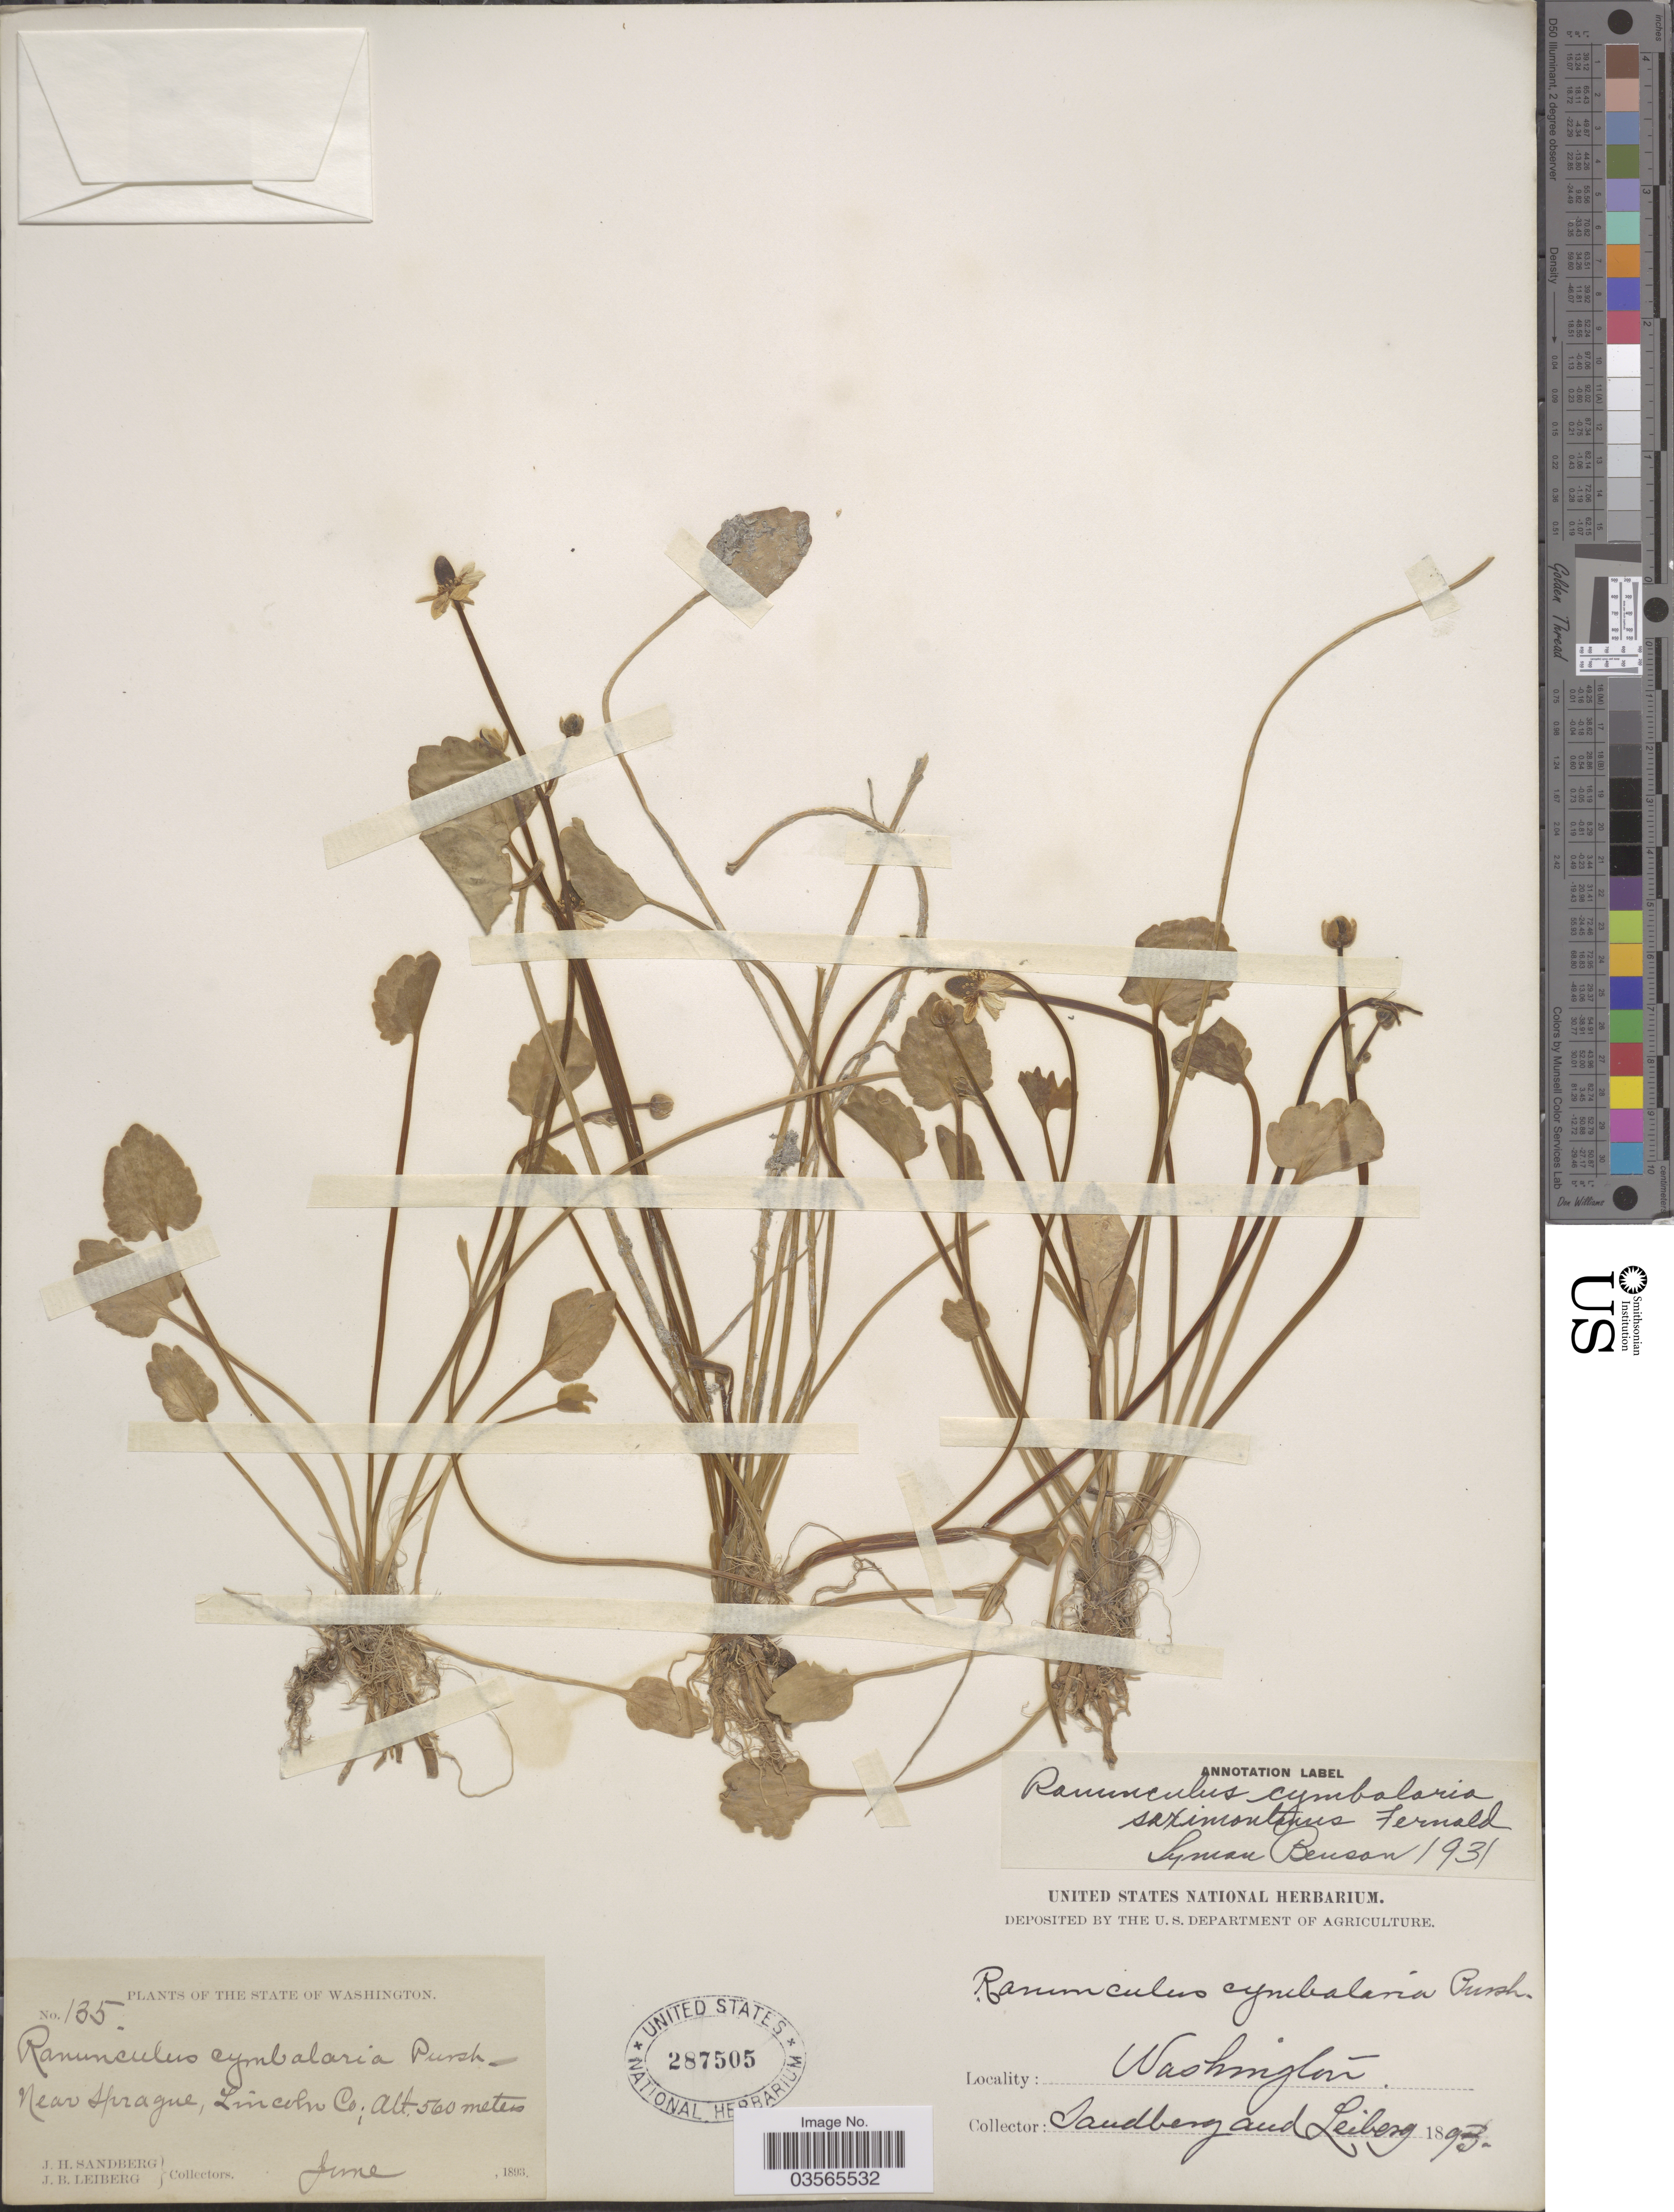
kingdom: Plantae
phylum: Tracheophyta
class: Magnoliopsida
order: Ranunculales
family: Ranunculaceae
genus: Halerpestes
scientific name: Halerpestes cymbalaria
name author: (Pursh) Greene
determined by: Strong, M. T., (US), Smithsonian Institution - National Museum of Natural History (UNITED STATES)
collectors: J. H. Sandberg & J. B. Leiberg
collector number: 135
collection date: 1893-06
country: United States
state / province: Washington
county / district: Lincoln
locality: Near Sprague, Lincoln Co.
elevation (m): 560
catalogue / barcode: US 287505